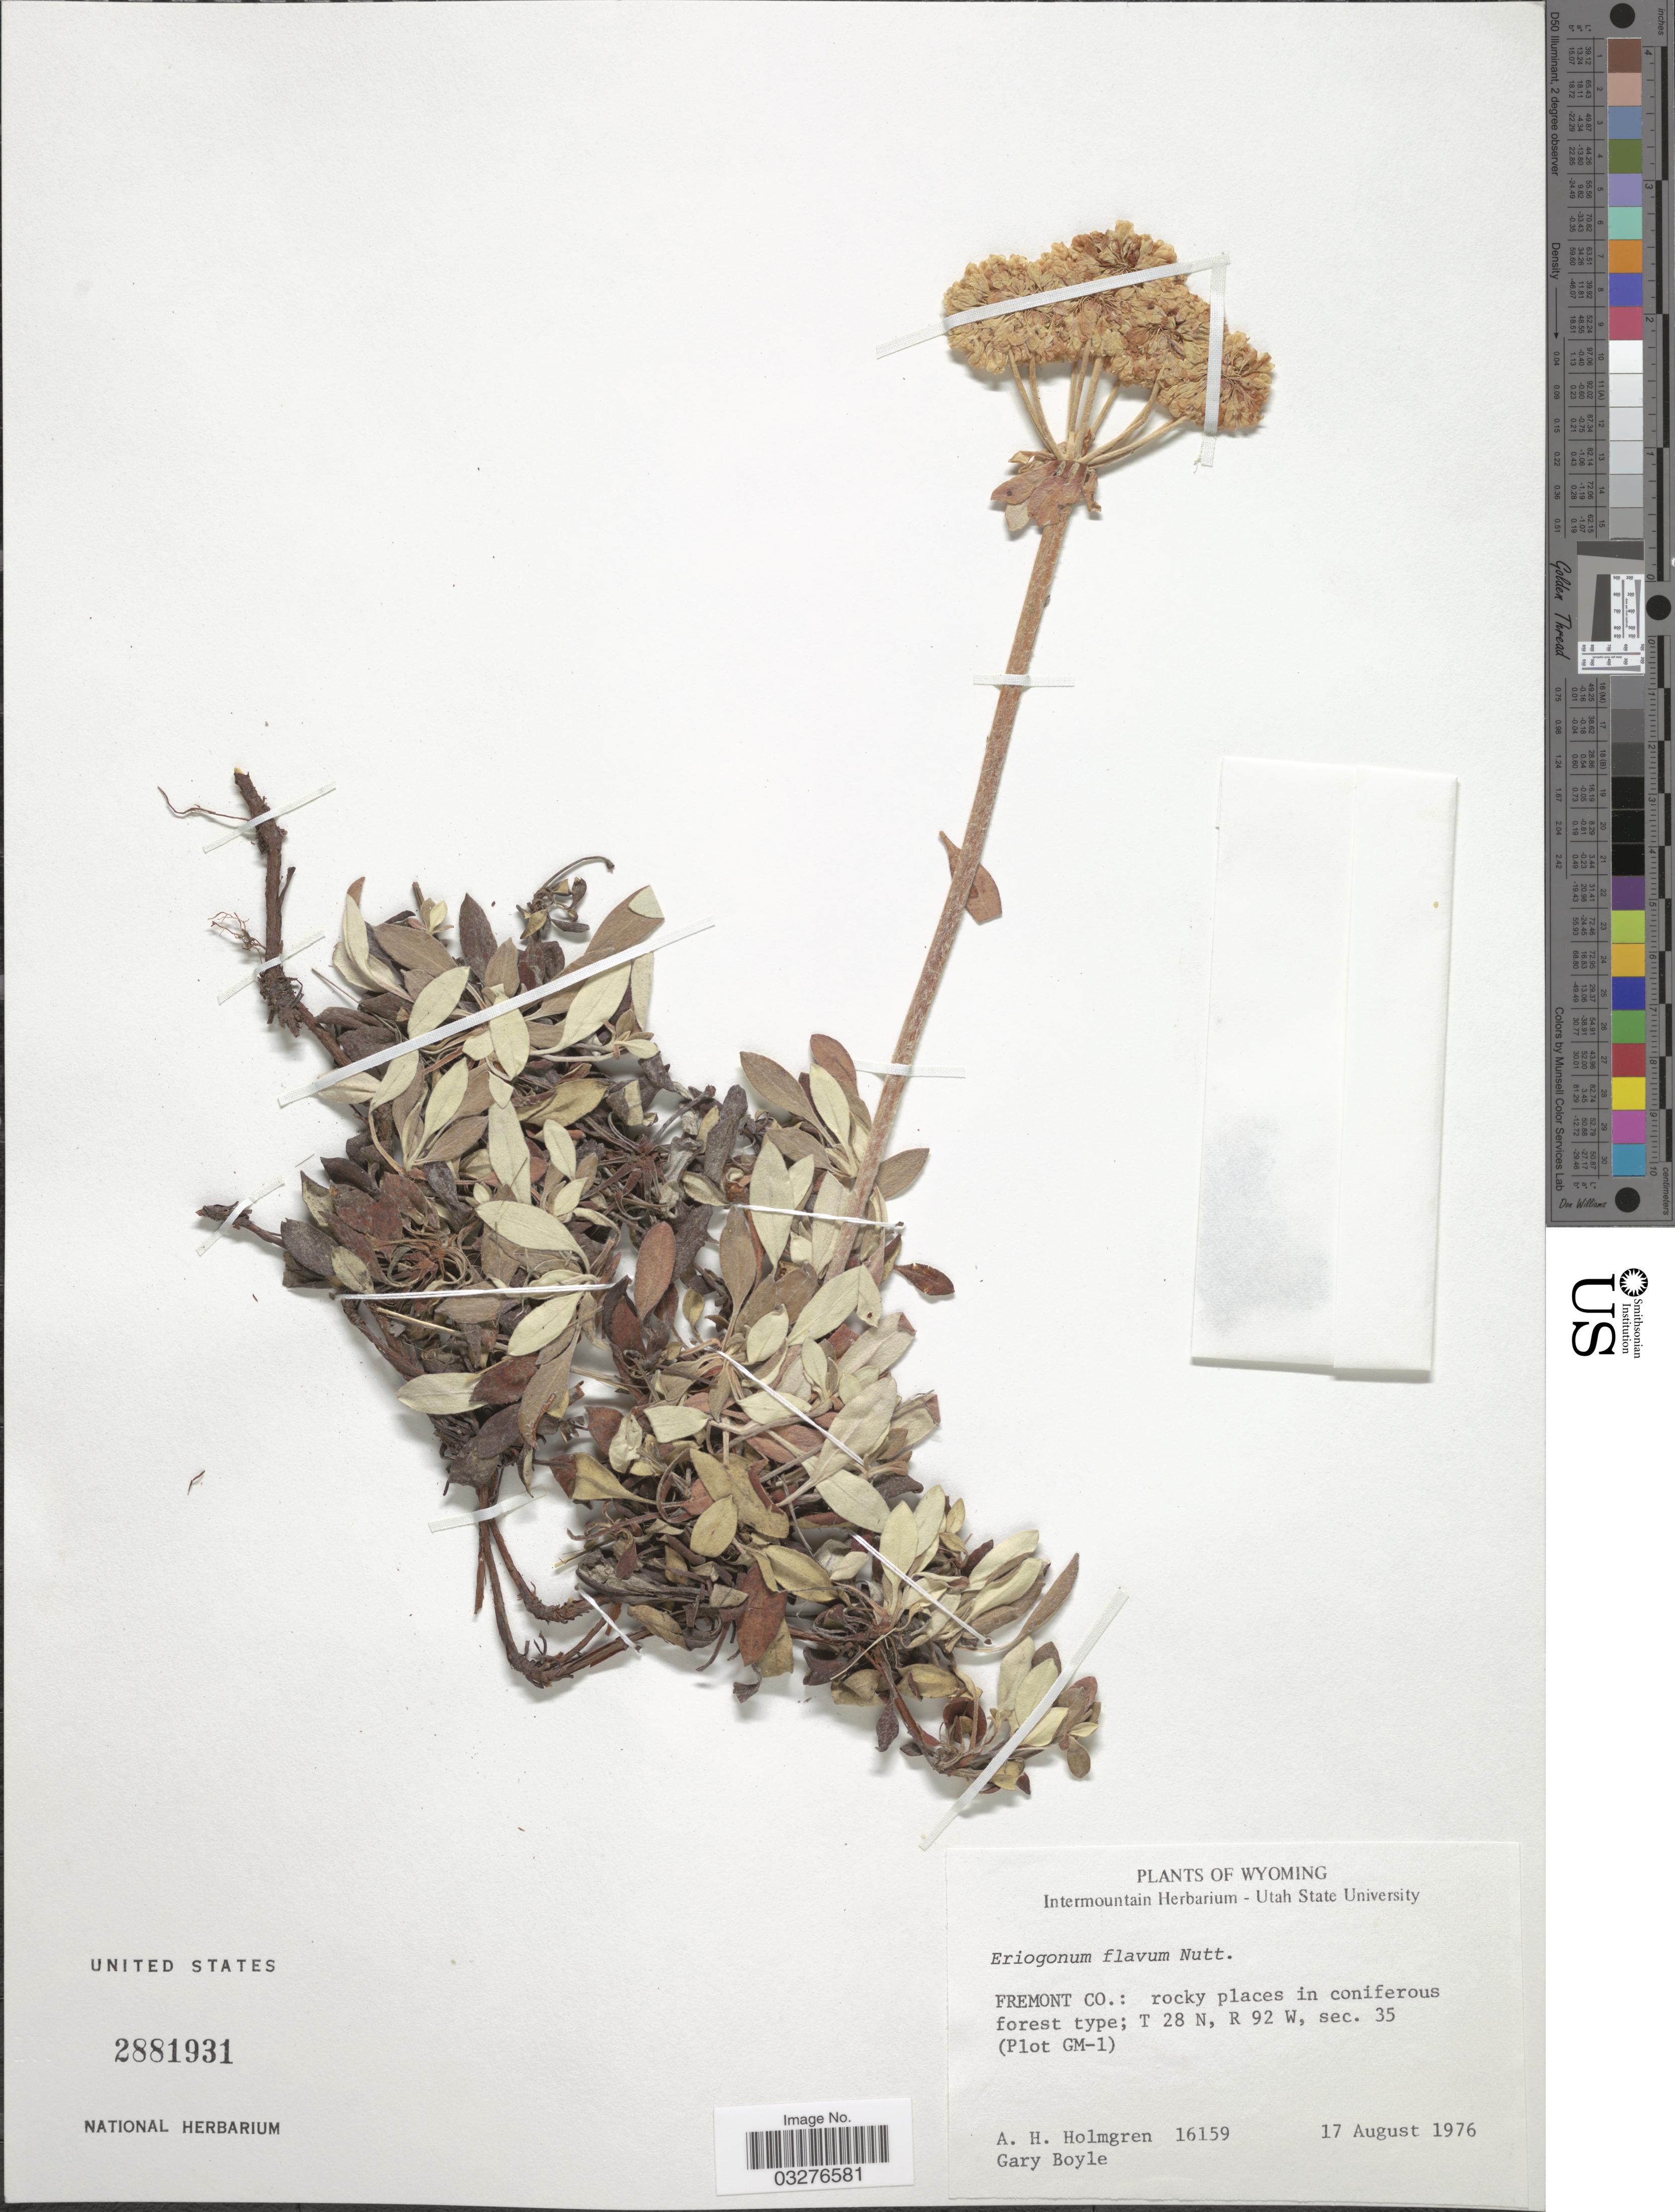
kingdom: Plantae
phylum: Tracheophyta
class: Magnoliopsida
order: Caryophyllales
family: Polygonaceae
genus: Eriogonum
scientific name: Eriogonum flavum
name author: Nutt. ex Benth.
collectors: A. H. Holmgren & G. Boyle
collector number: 16159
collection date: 1976-08-17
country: United States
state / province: Wyoming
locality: Fremont Co.: T 28 N, R 92 W, sec. 35 (Plot GM-1).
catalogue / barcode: US 2881931